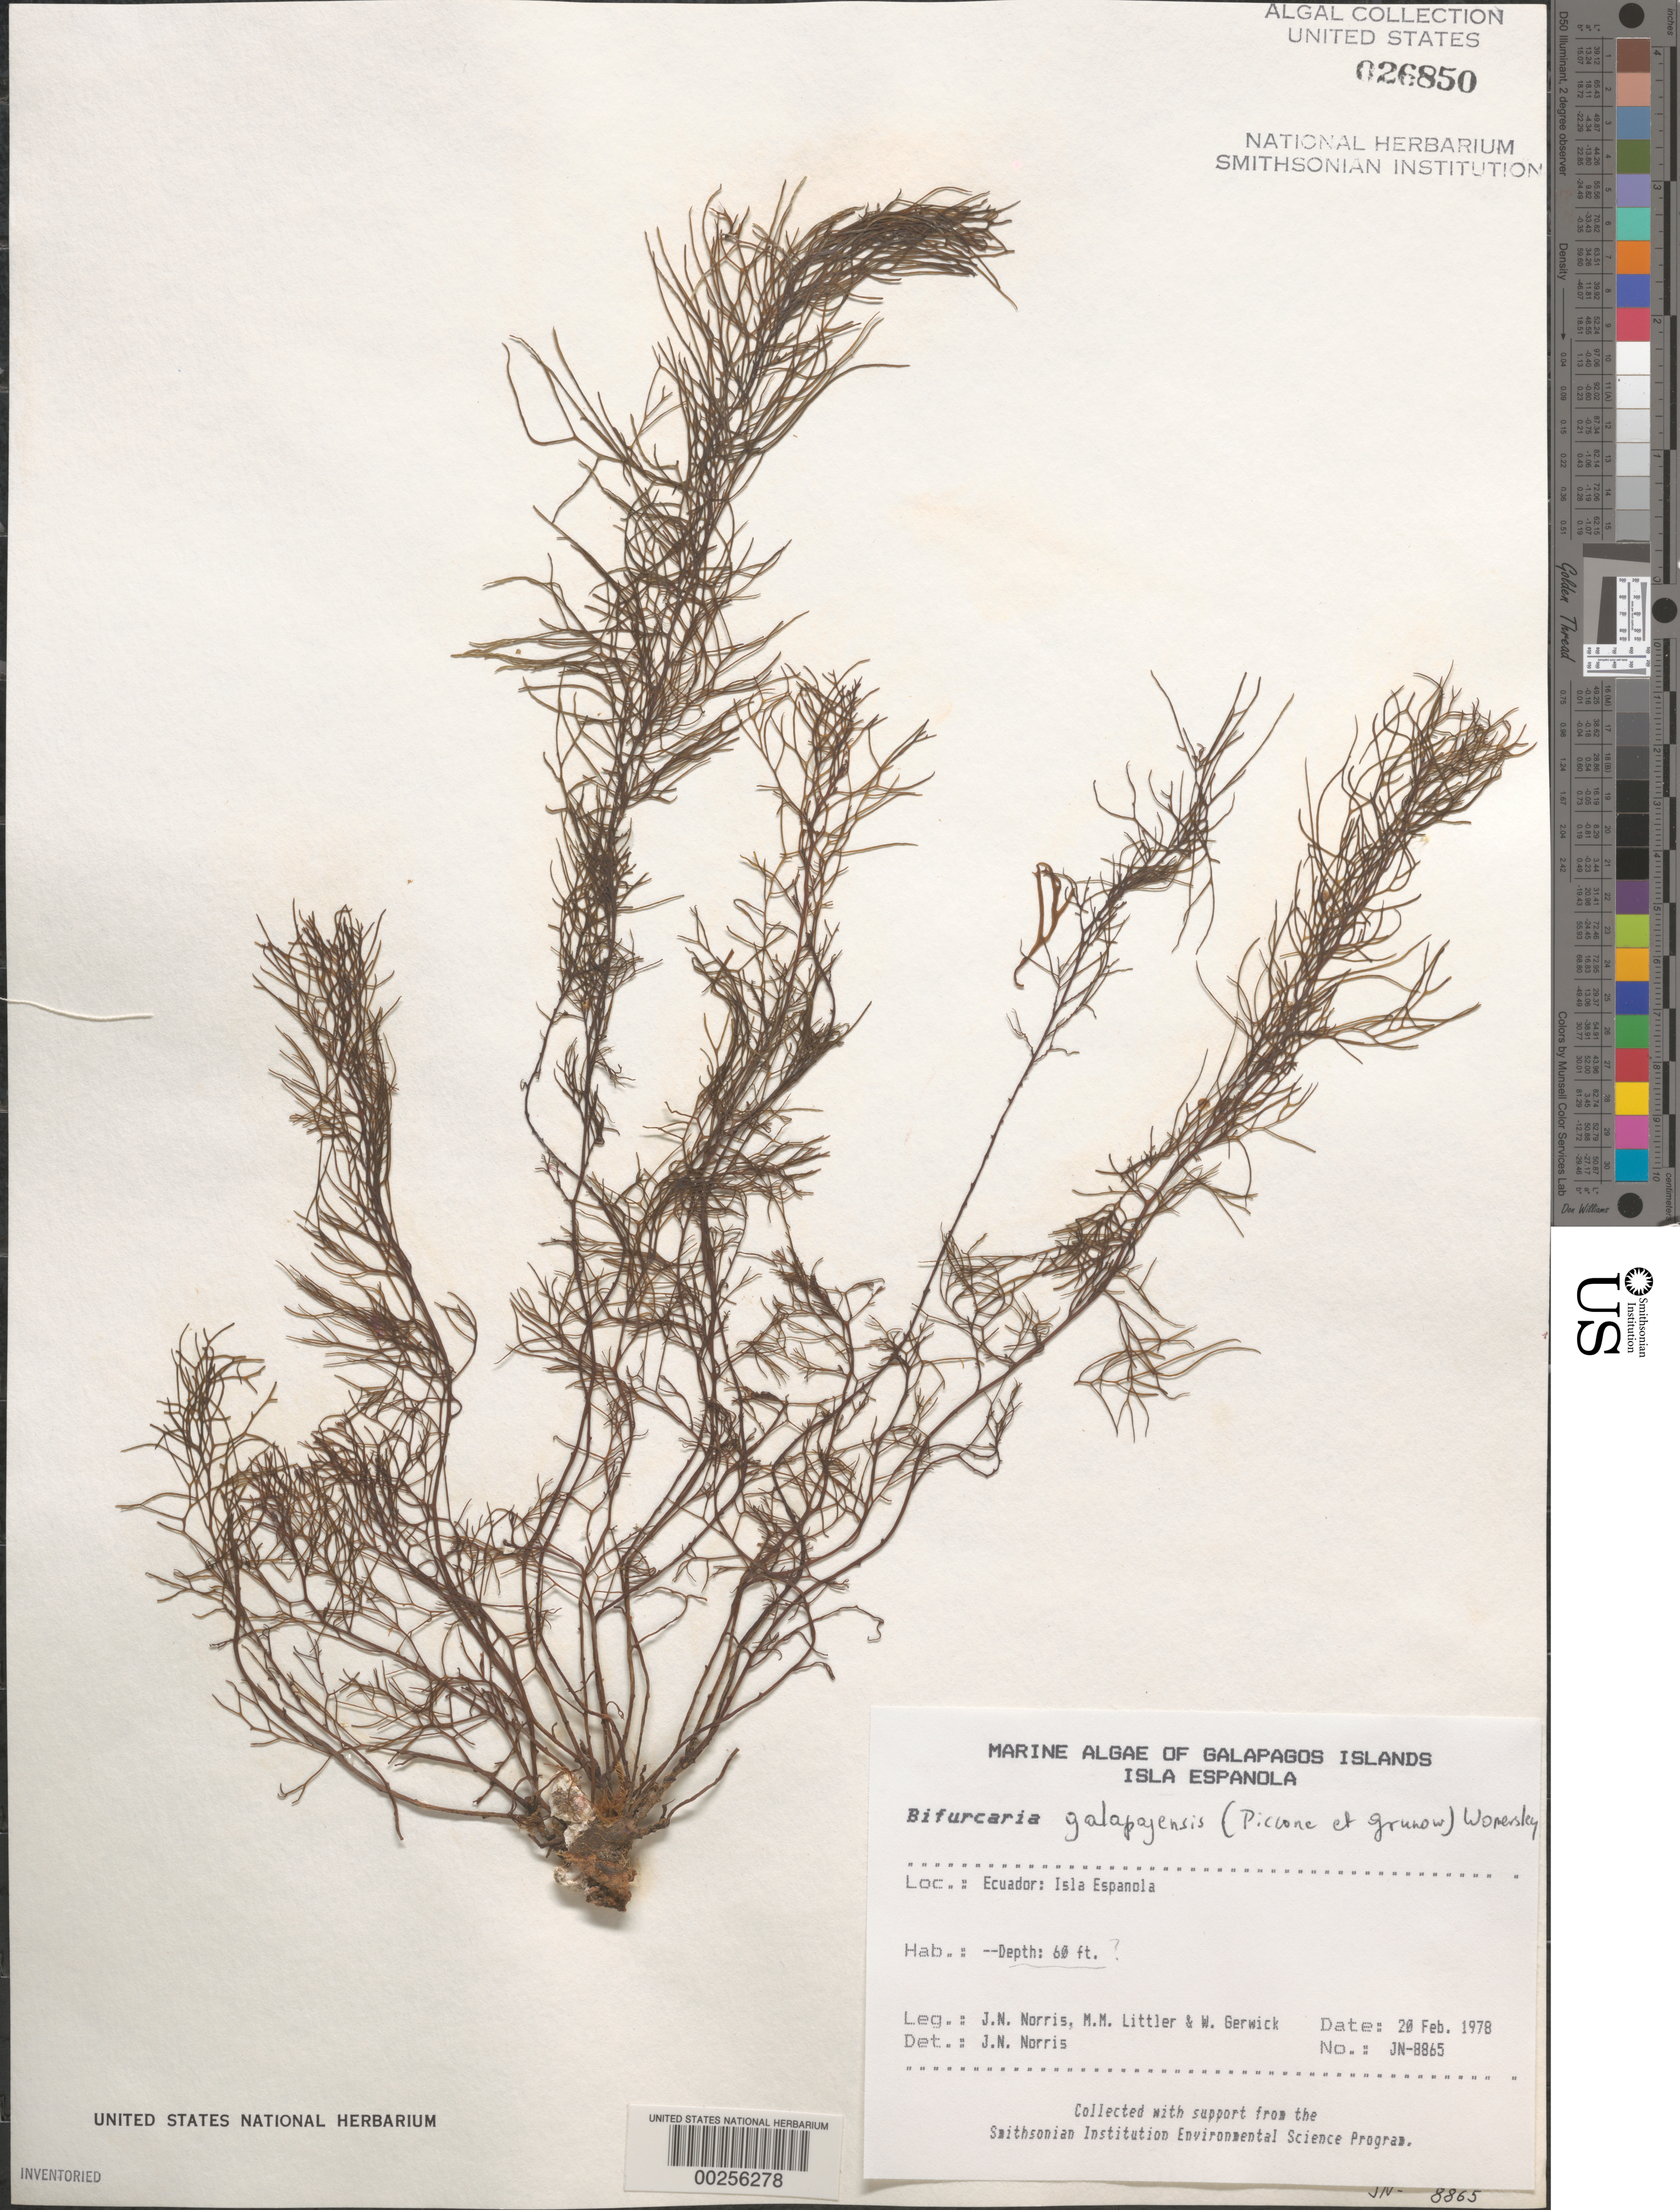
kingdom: Chromista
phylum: Ochrophyta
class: Phaeophyceae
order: Fucales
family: Sargassaceae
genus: Bifurcaria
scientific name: Bifurcaria galapagensis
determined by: Norris, James N.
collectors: J. N. Norris, M. M. Littler & W. Gerwick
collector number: JN-8865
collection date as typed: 20 Feb 1978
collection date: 1978-02-20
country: Ecuador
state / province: Colón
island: Española [Hood]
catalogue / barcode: US 26850